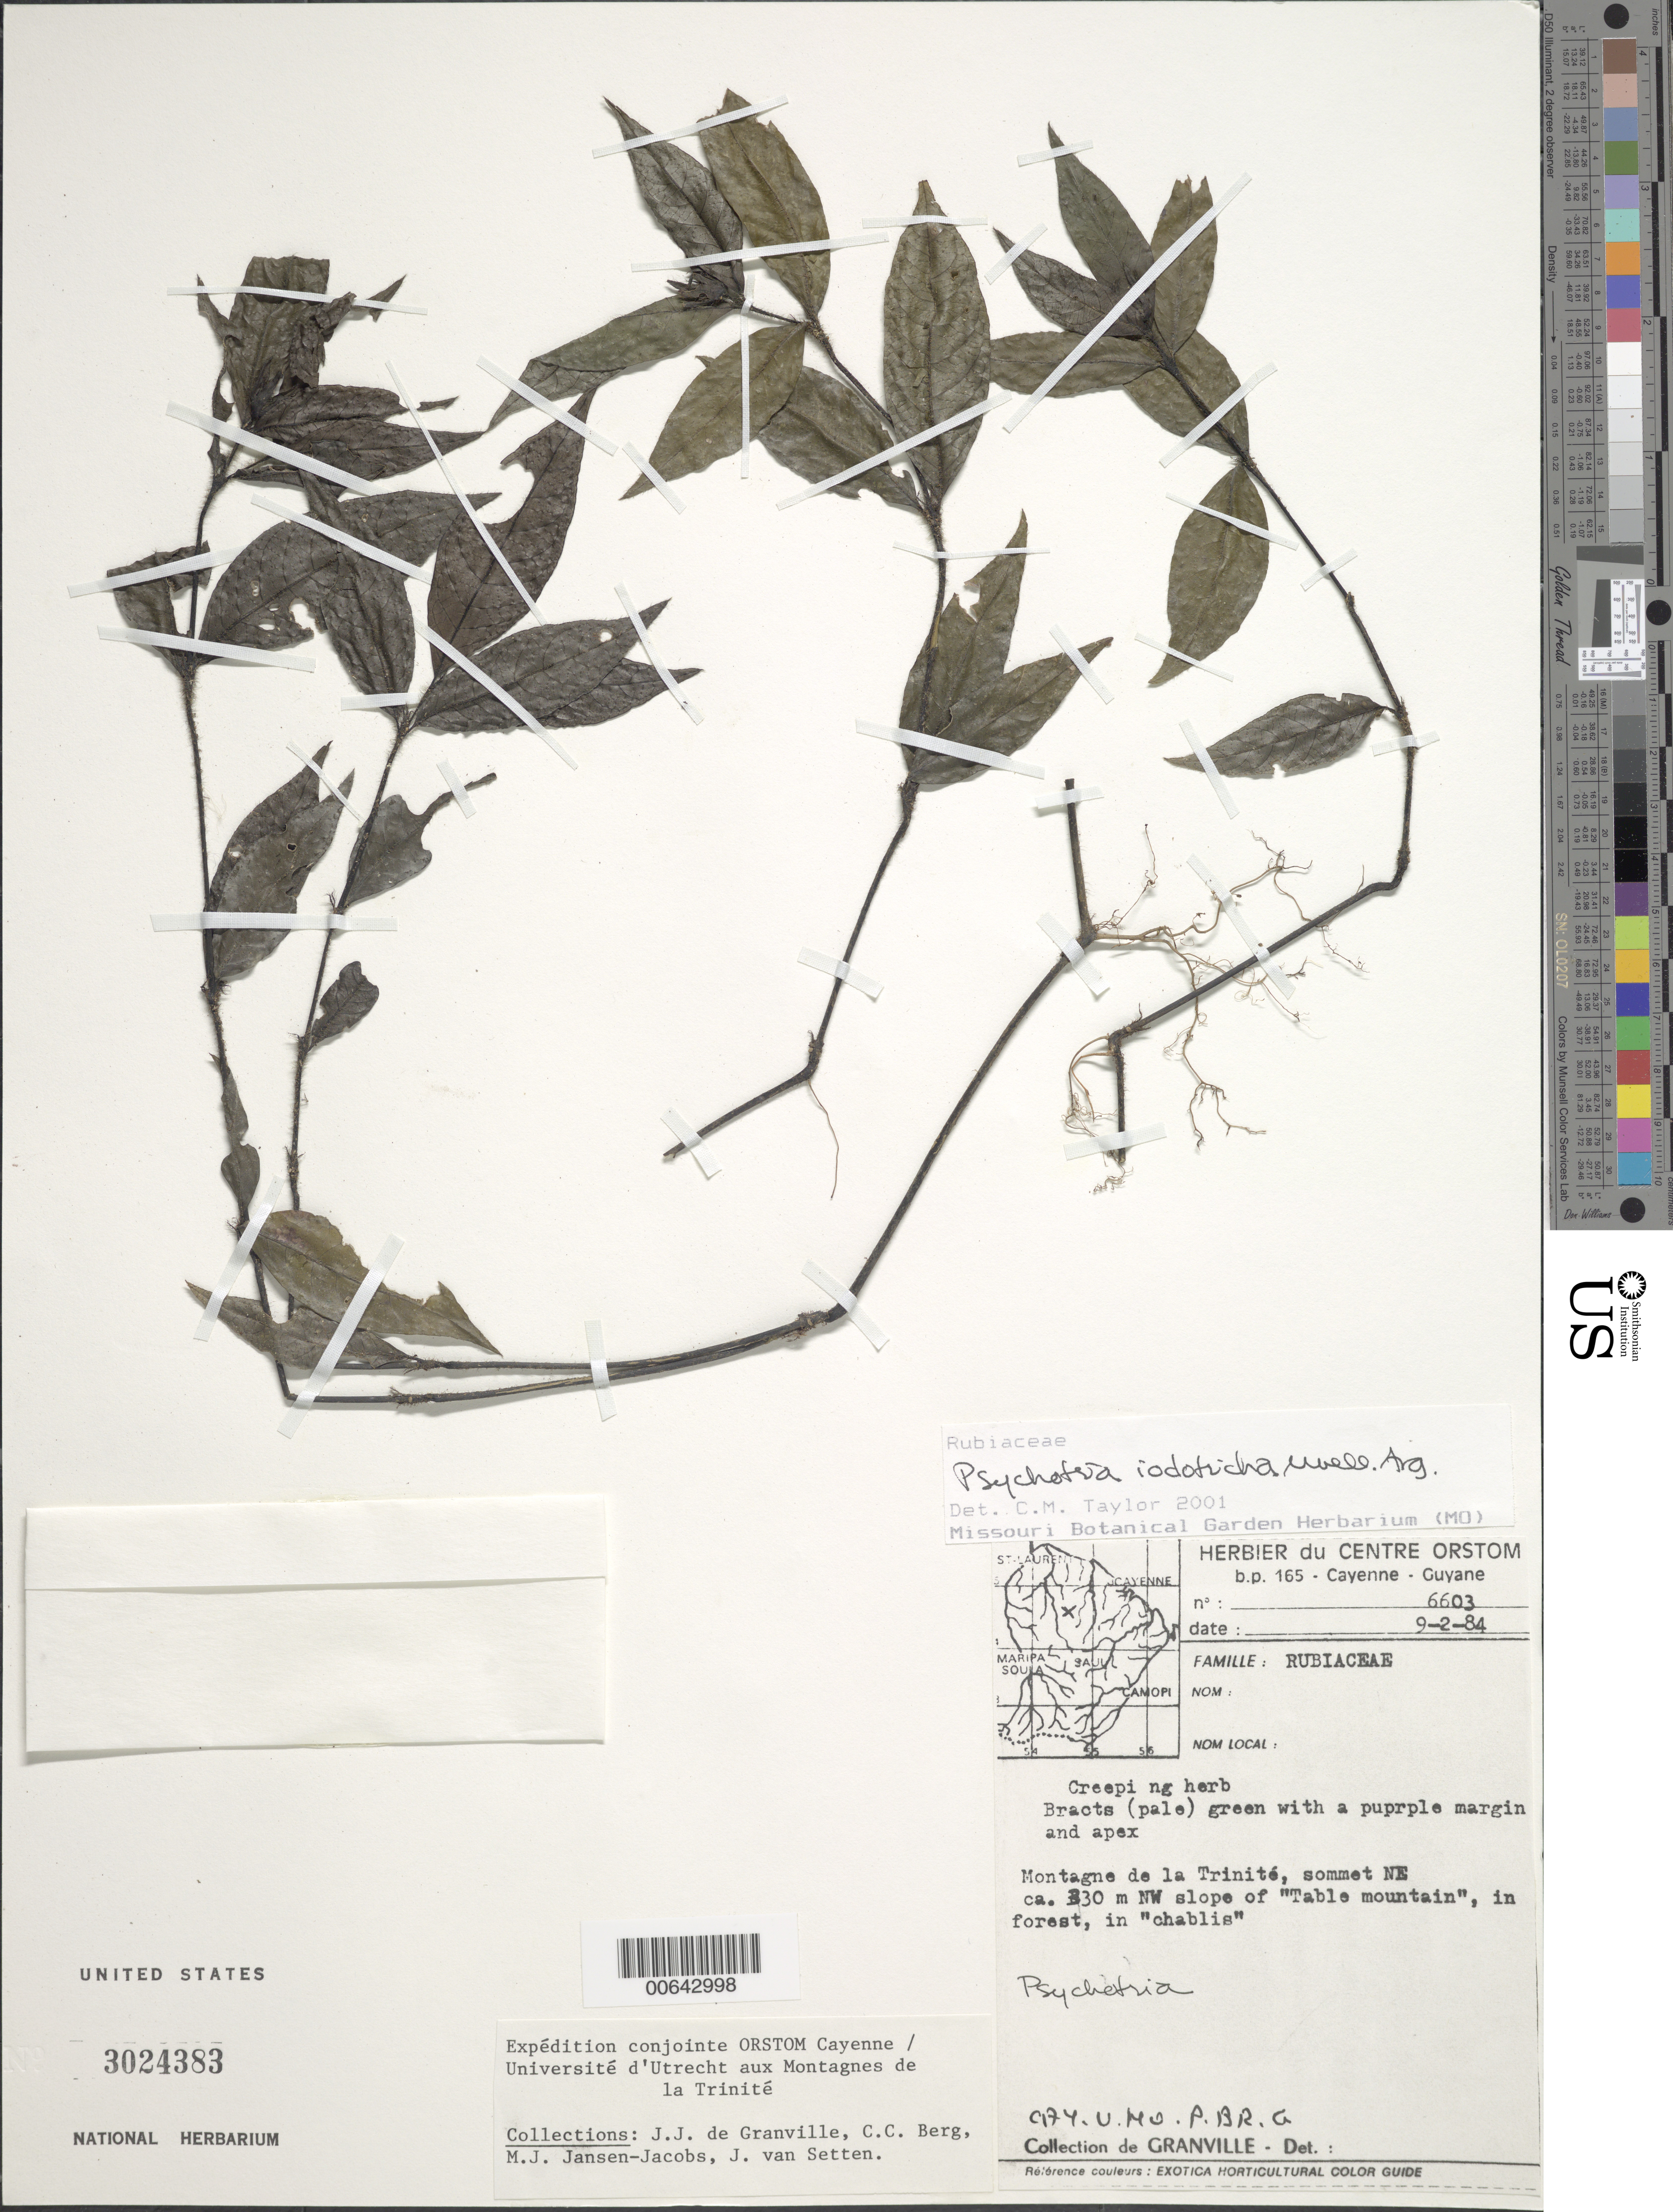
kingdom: Plantae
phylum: Tracheophyta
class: Magnoliopsida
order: Gentianales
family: Rubiaceae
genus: Palicourea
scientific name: Palicourea iodotricha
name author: (Müll. Arg.) Delprete & J.H. Kirkbr.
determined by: Kirkbride, J. H., Jr.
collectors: J.-J. de Granville, C. C. Berg, M. J. Jansen-Jacobs & J. van Setten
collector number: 6603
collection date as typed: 9-Feb-84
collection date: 1984-02-09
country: French Guiana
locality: Montagnes de la Trinité, sommet NE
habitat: Forest, in "chablis"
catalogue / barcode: US 3024383